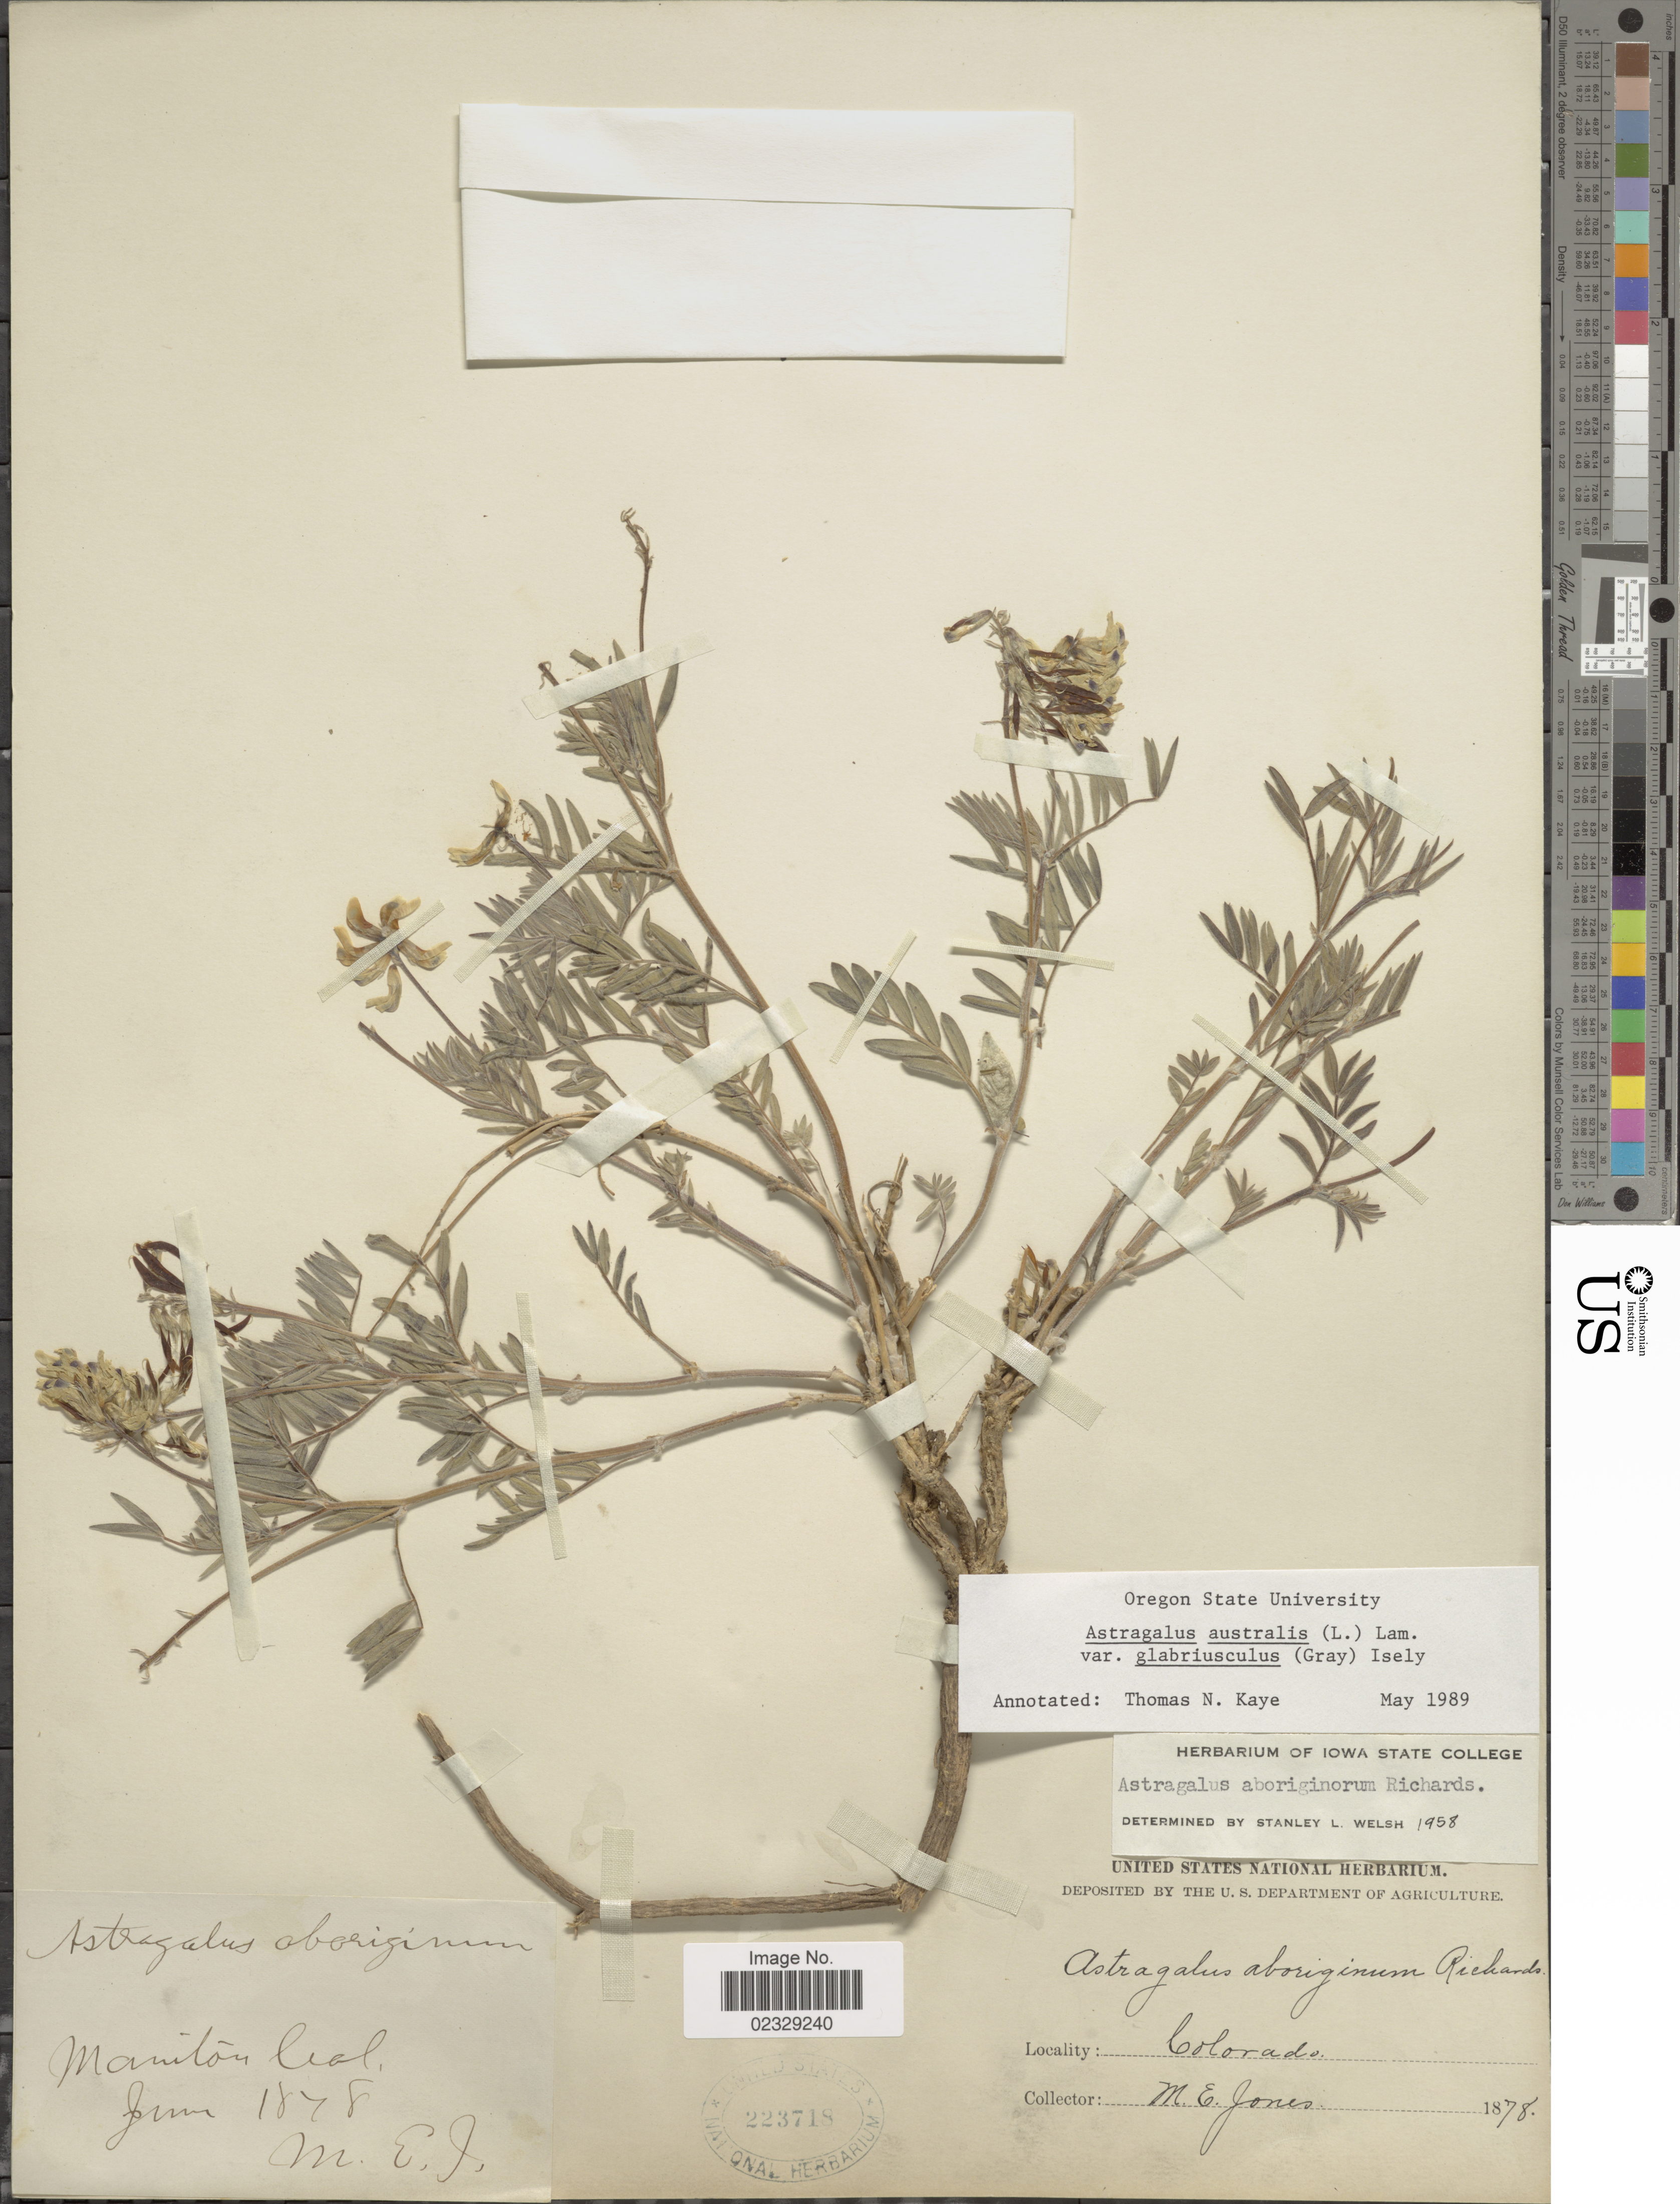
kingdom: Plantae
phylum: Tracheophyta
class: Magnoliopsida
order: Fabales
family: Fabaceae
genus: Astragalus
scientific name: Astragalus australis var. glabriusculus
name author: (Hook.) Isley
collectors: M. E. Jones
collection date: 1878-06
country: United States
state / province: Colorado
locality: Manitou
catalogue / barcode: US 223718